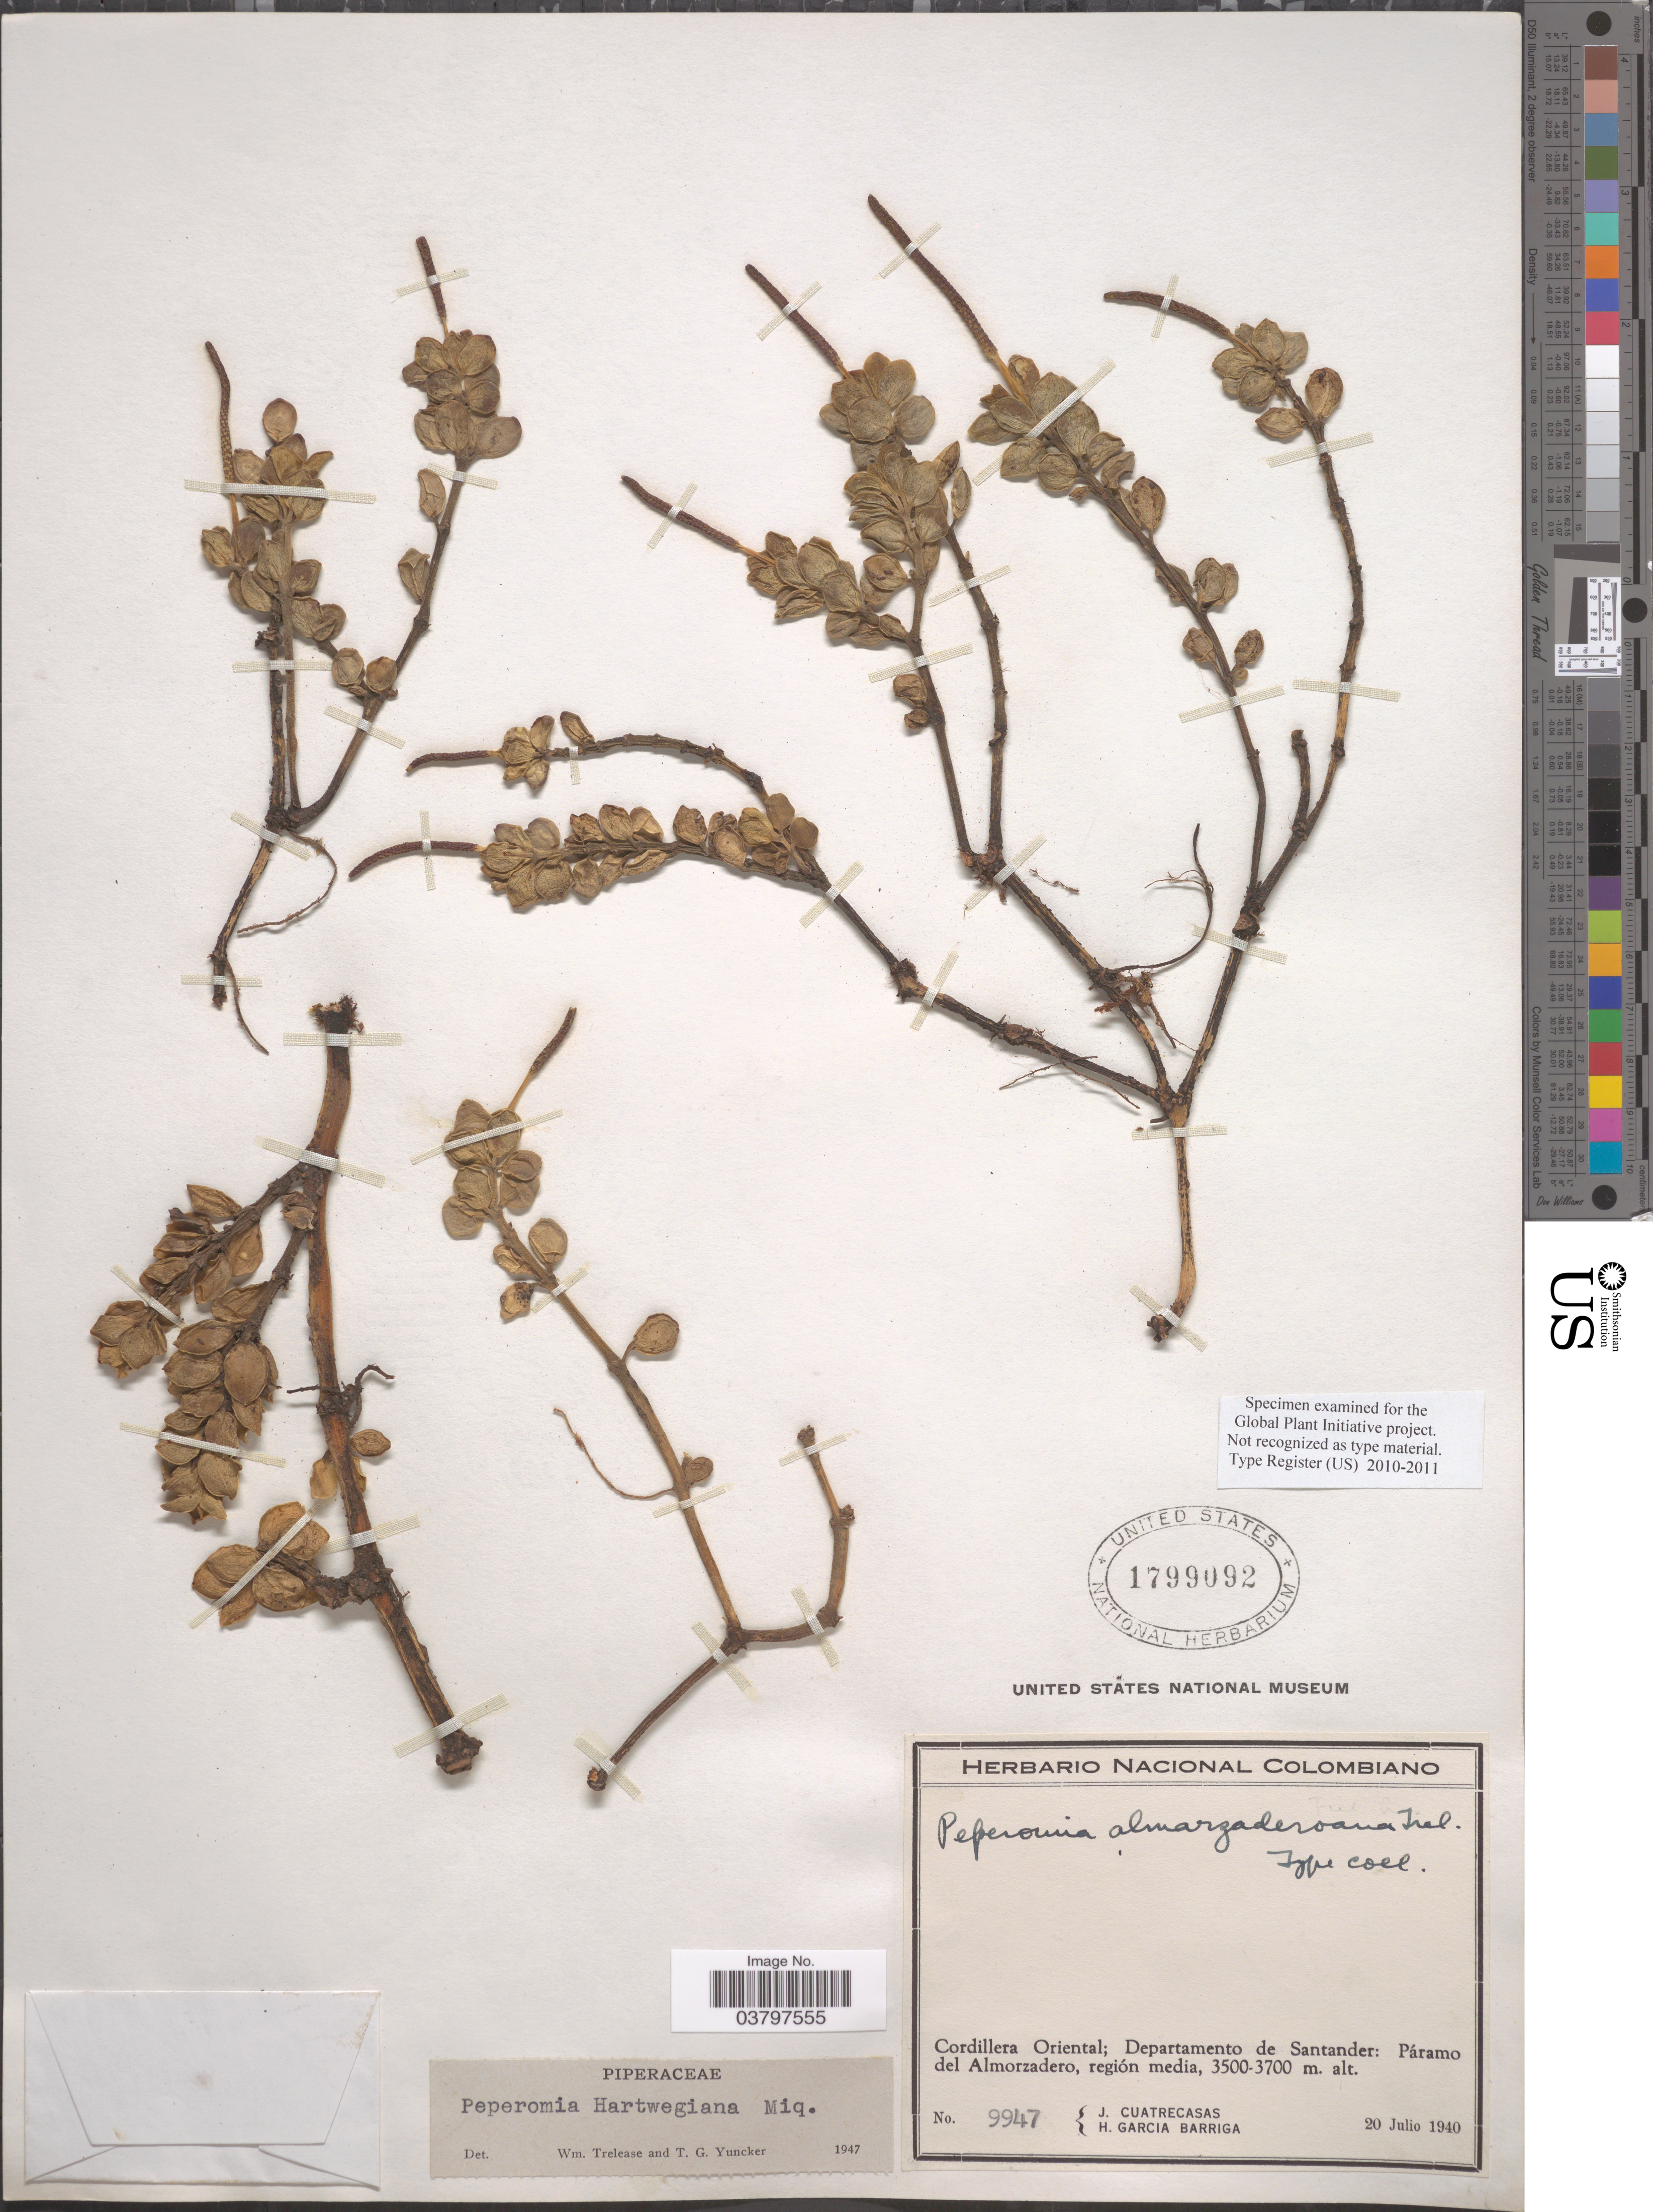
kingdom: Plantae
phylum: Tracheophyta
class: Magnoliopsida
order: Piperales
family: Piperaceae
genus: Peperomia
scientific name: Peperomia hartwegiana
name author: Miq.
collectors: J. Cuatrecasas & H. García Barriga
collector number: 9947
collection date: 1940-07-20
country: Colombia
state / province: Santander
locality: Cordillera Oriental; Departamento de Santander: Páramo del Almorzadero, región media.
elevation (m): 3500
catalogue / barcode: US 1799092